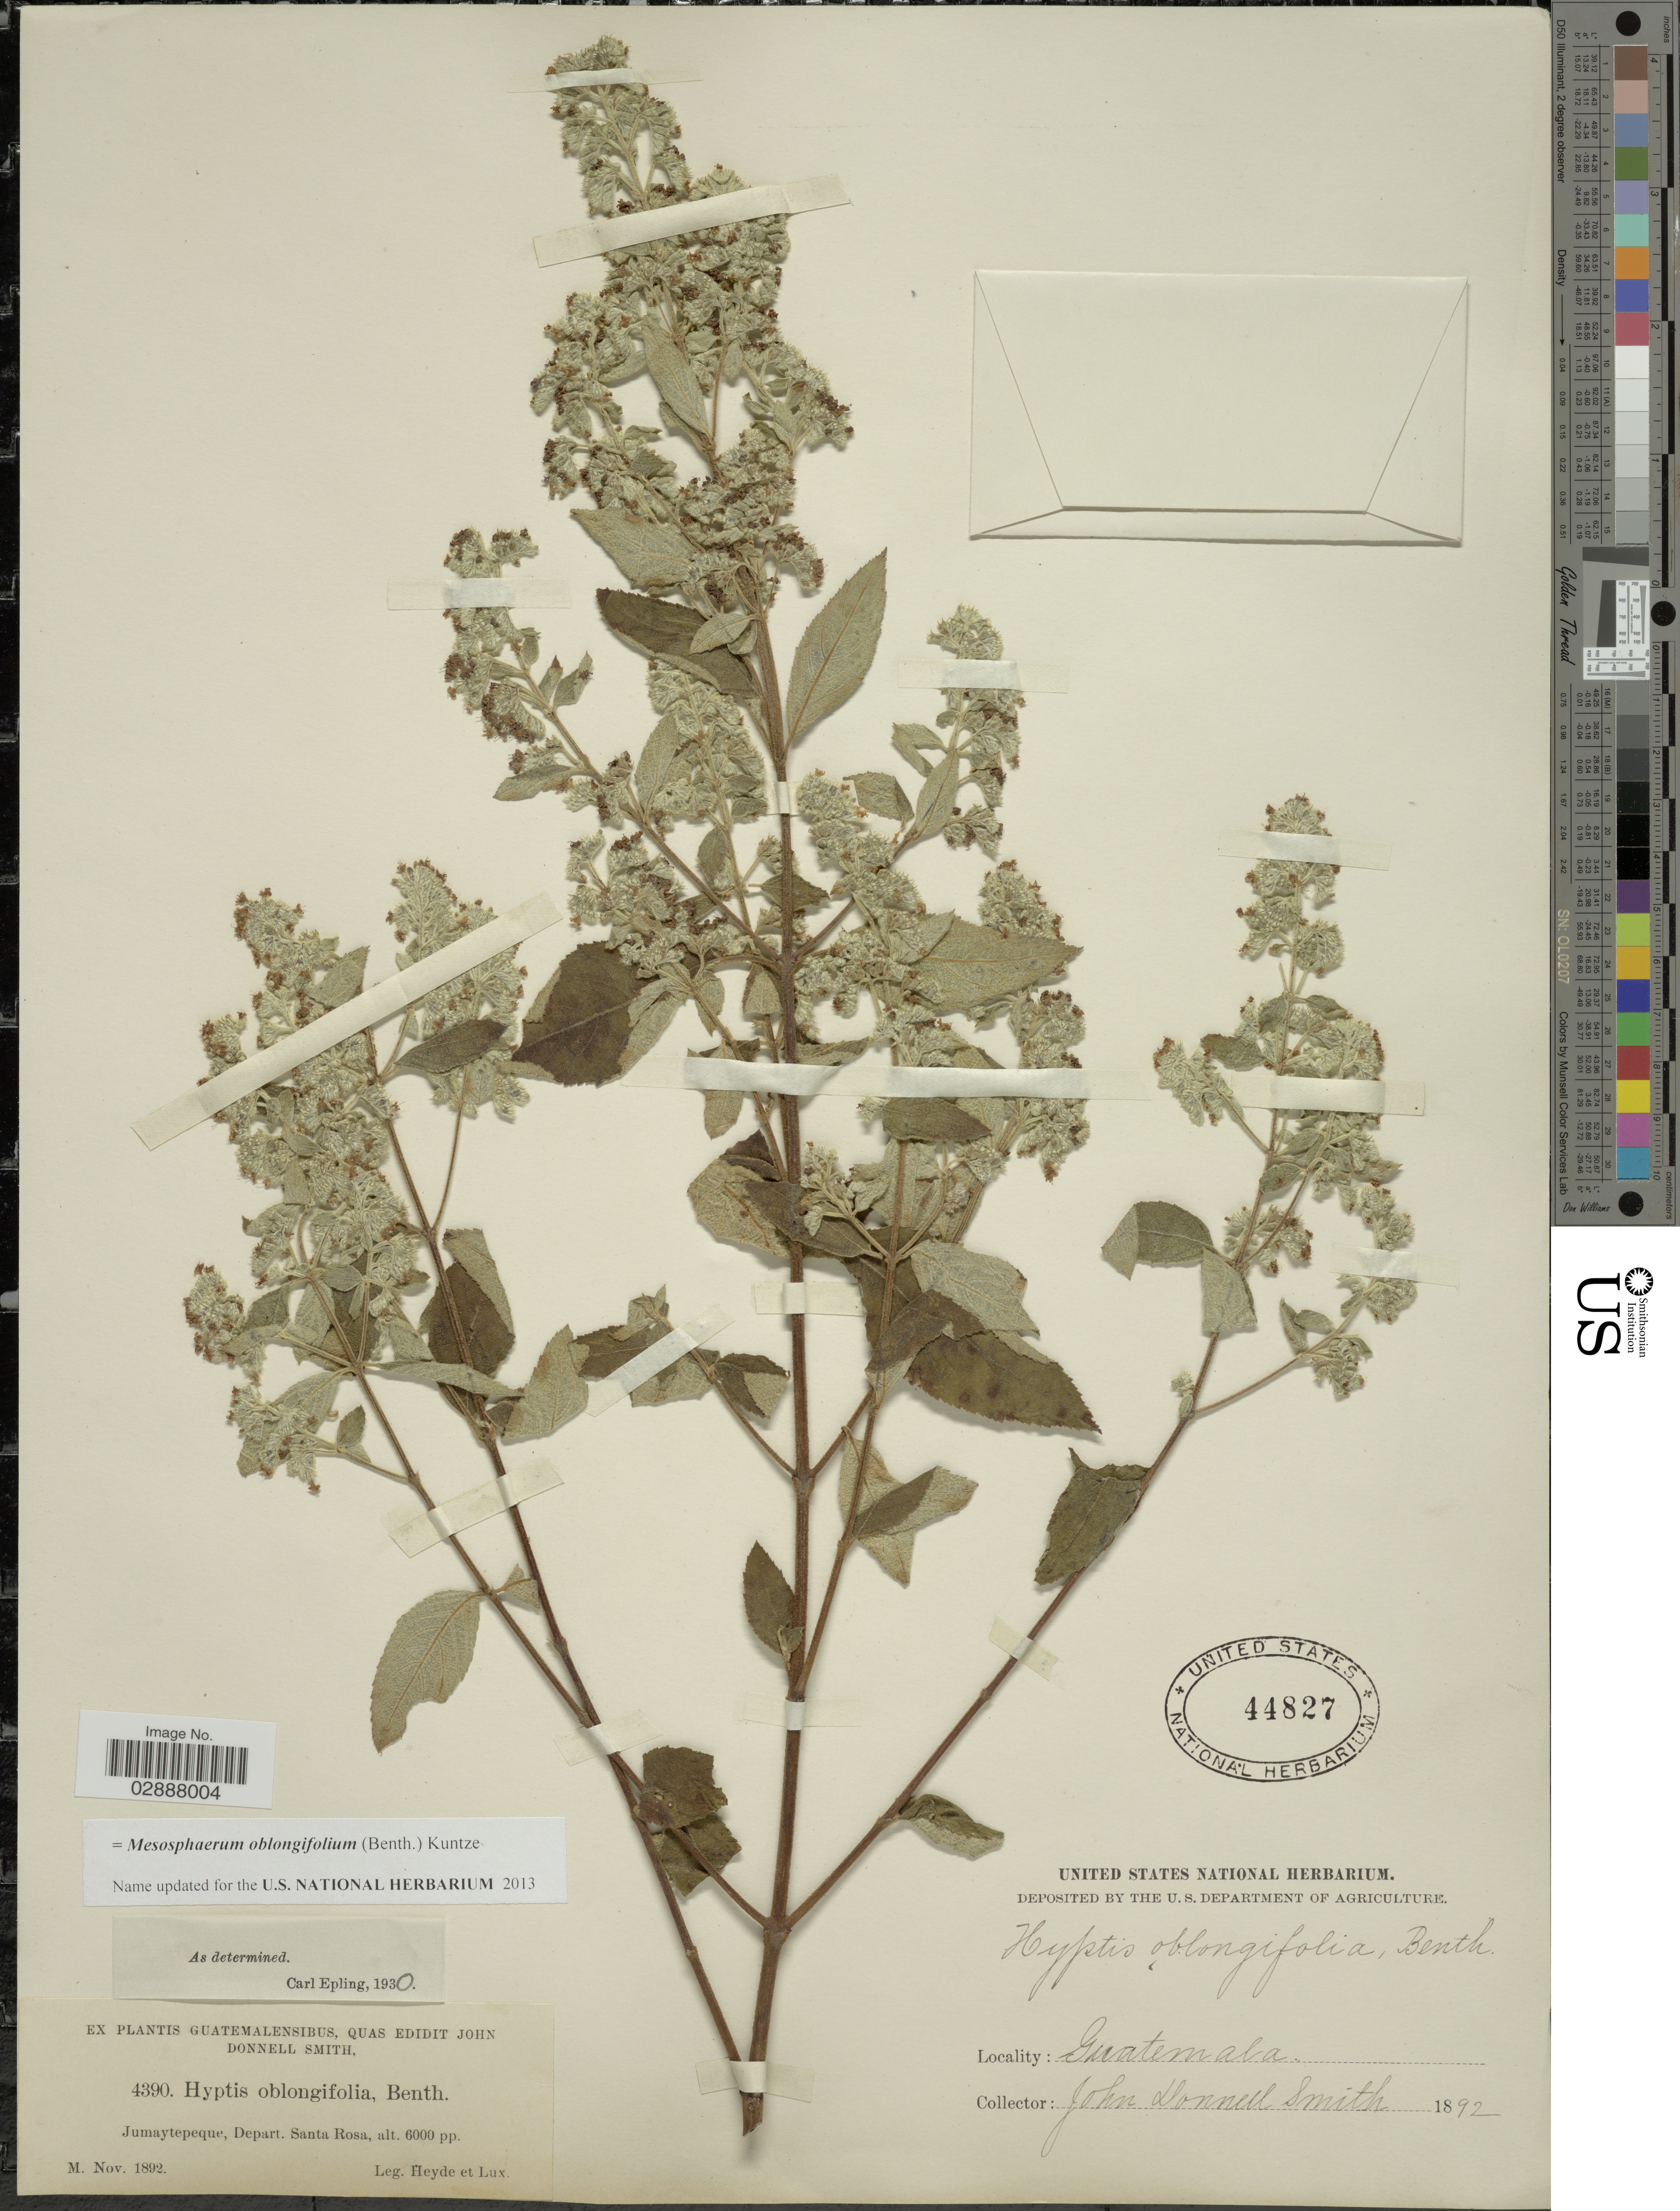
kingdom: Plantae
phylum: Tracheophyta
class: Magnoliopsida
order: Lamiales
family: Lamiaceae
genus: Mesosphaerum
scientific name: Mesosphaerum oblongifolium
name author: (Benth.) Kuntze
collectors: Heyde & Lux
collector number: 4390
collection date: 1892-11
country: Guatemala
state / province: Santa Rosa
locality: Jumaytepeque, Depart. Santa Rosa.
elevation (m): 1829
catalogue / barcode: US 44827